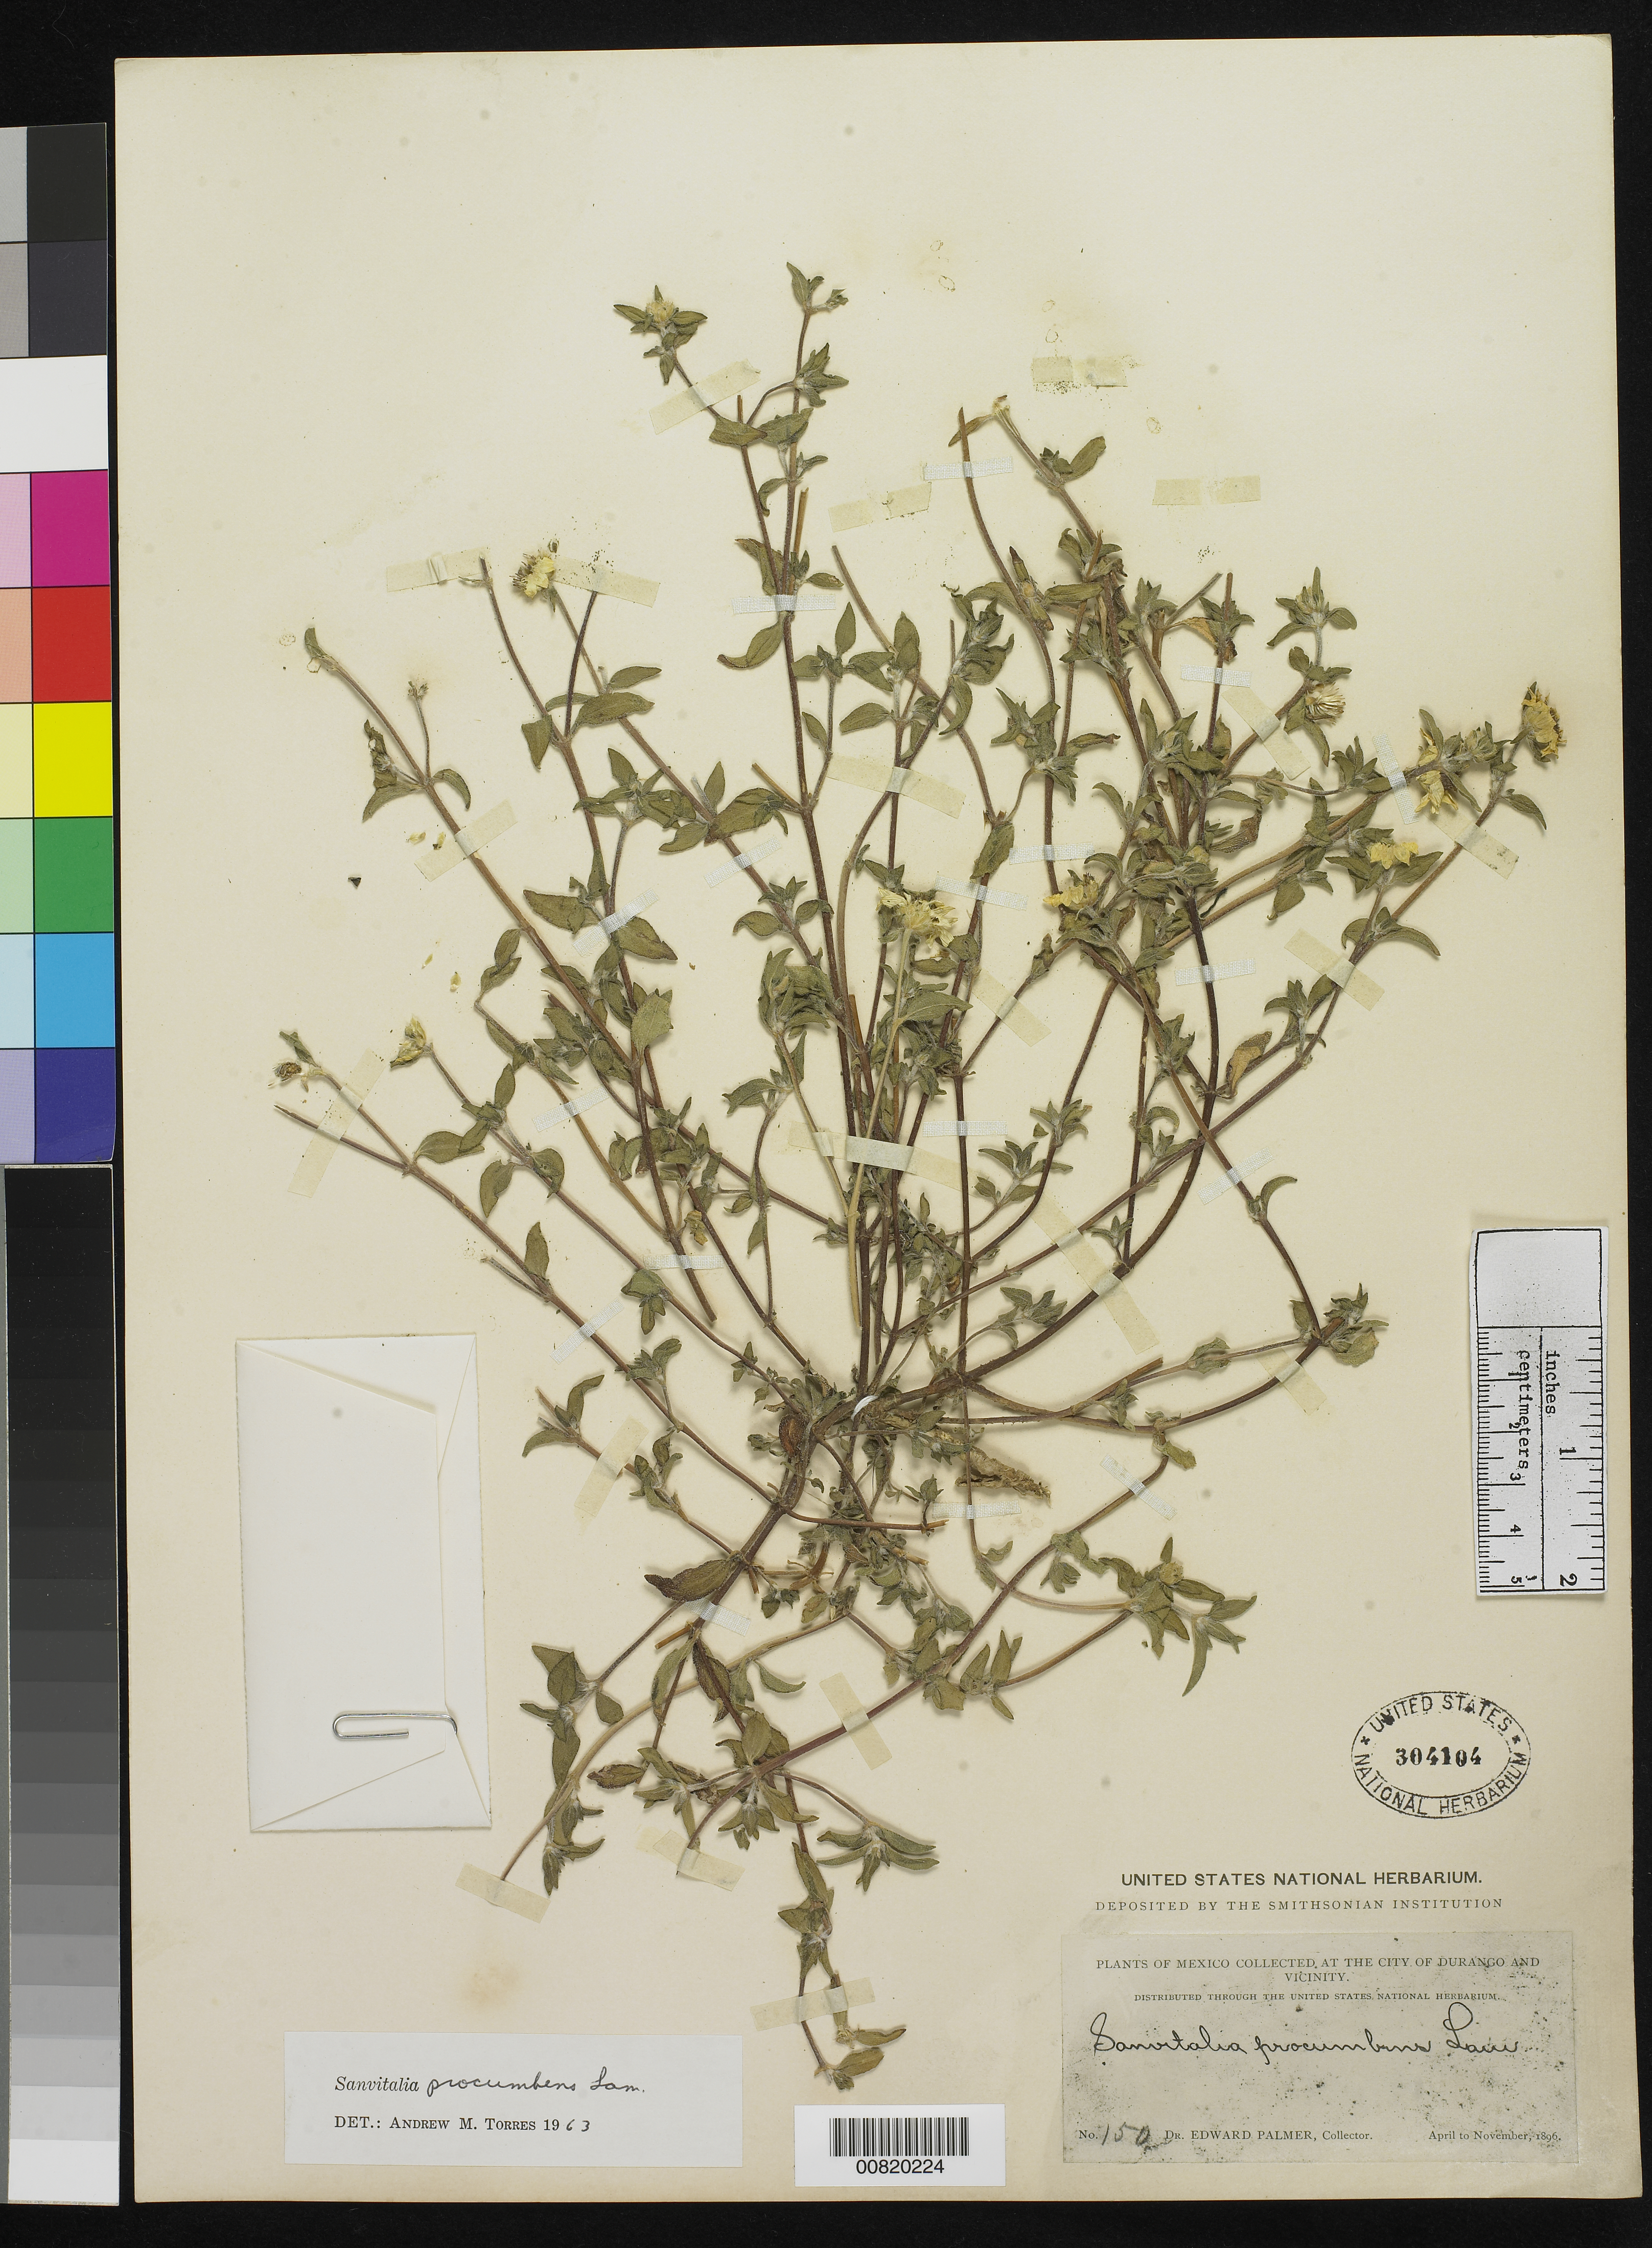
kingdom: Plantae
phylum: Tracheophyta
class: Magnoliopsida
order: Asterales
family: Asteraceae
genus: Sanvitalia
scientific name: Sanvitalia procumbens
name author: Lam.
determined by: Skibicki, Samuel V.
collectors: E. Palmer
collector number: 150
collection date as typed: Apr 1896 to -- Nov 1896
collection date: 1896-04/1896-11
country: Mexico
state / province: Durango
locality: City of Durango and vicinity.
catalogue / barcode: US 304104